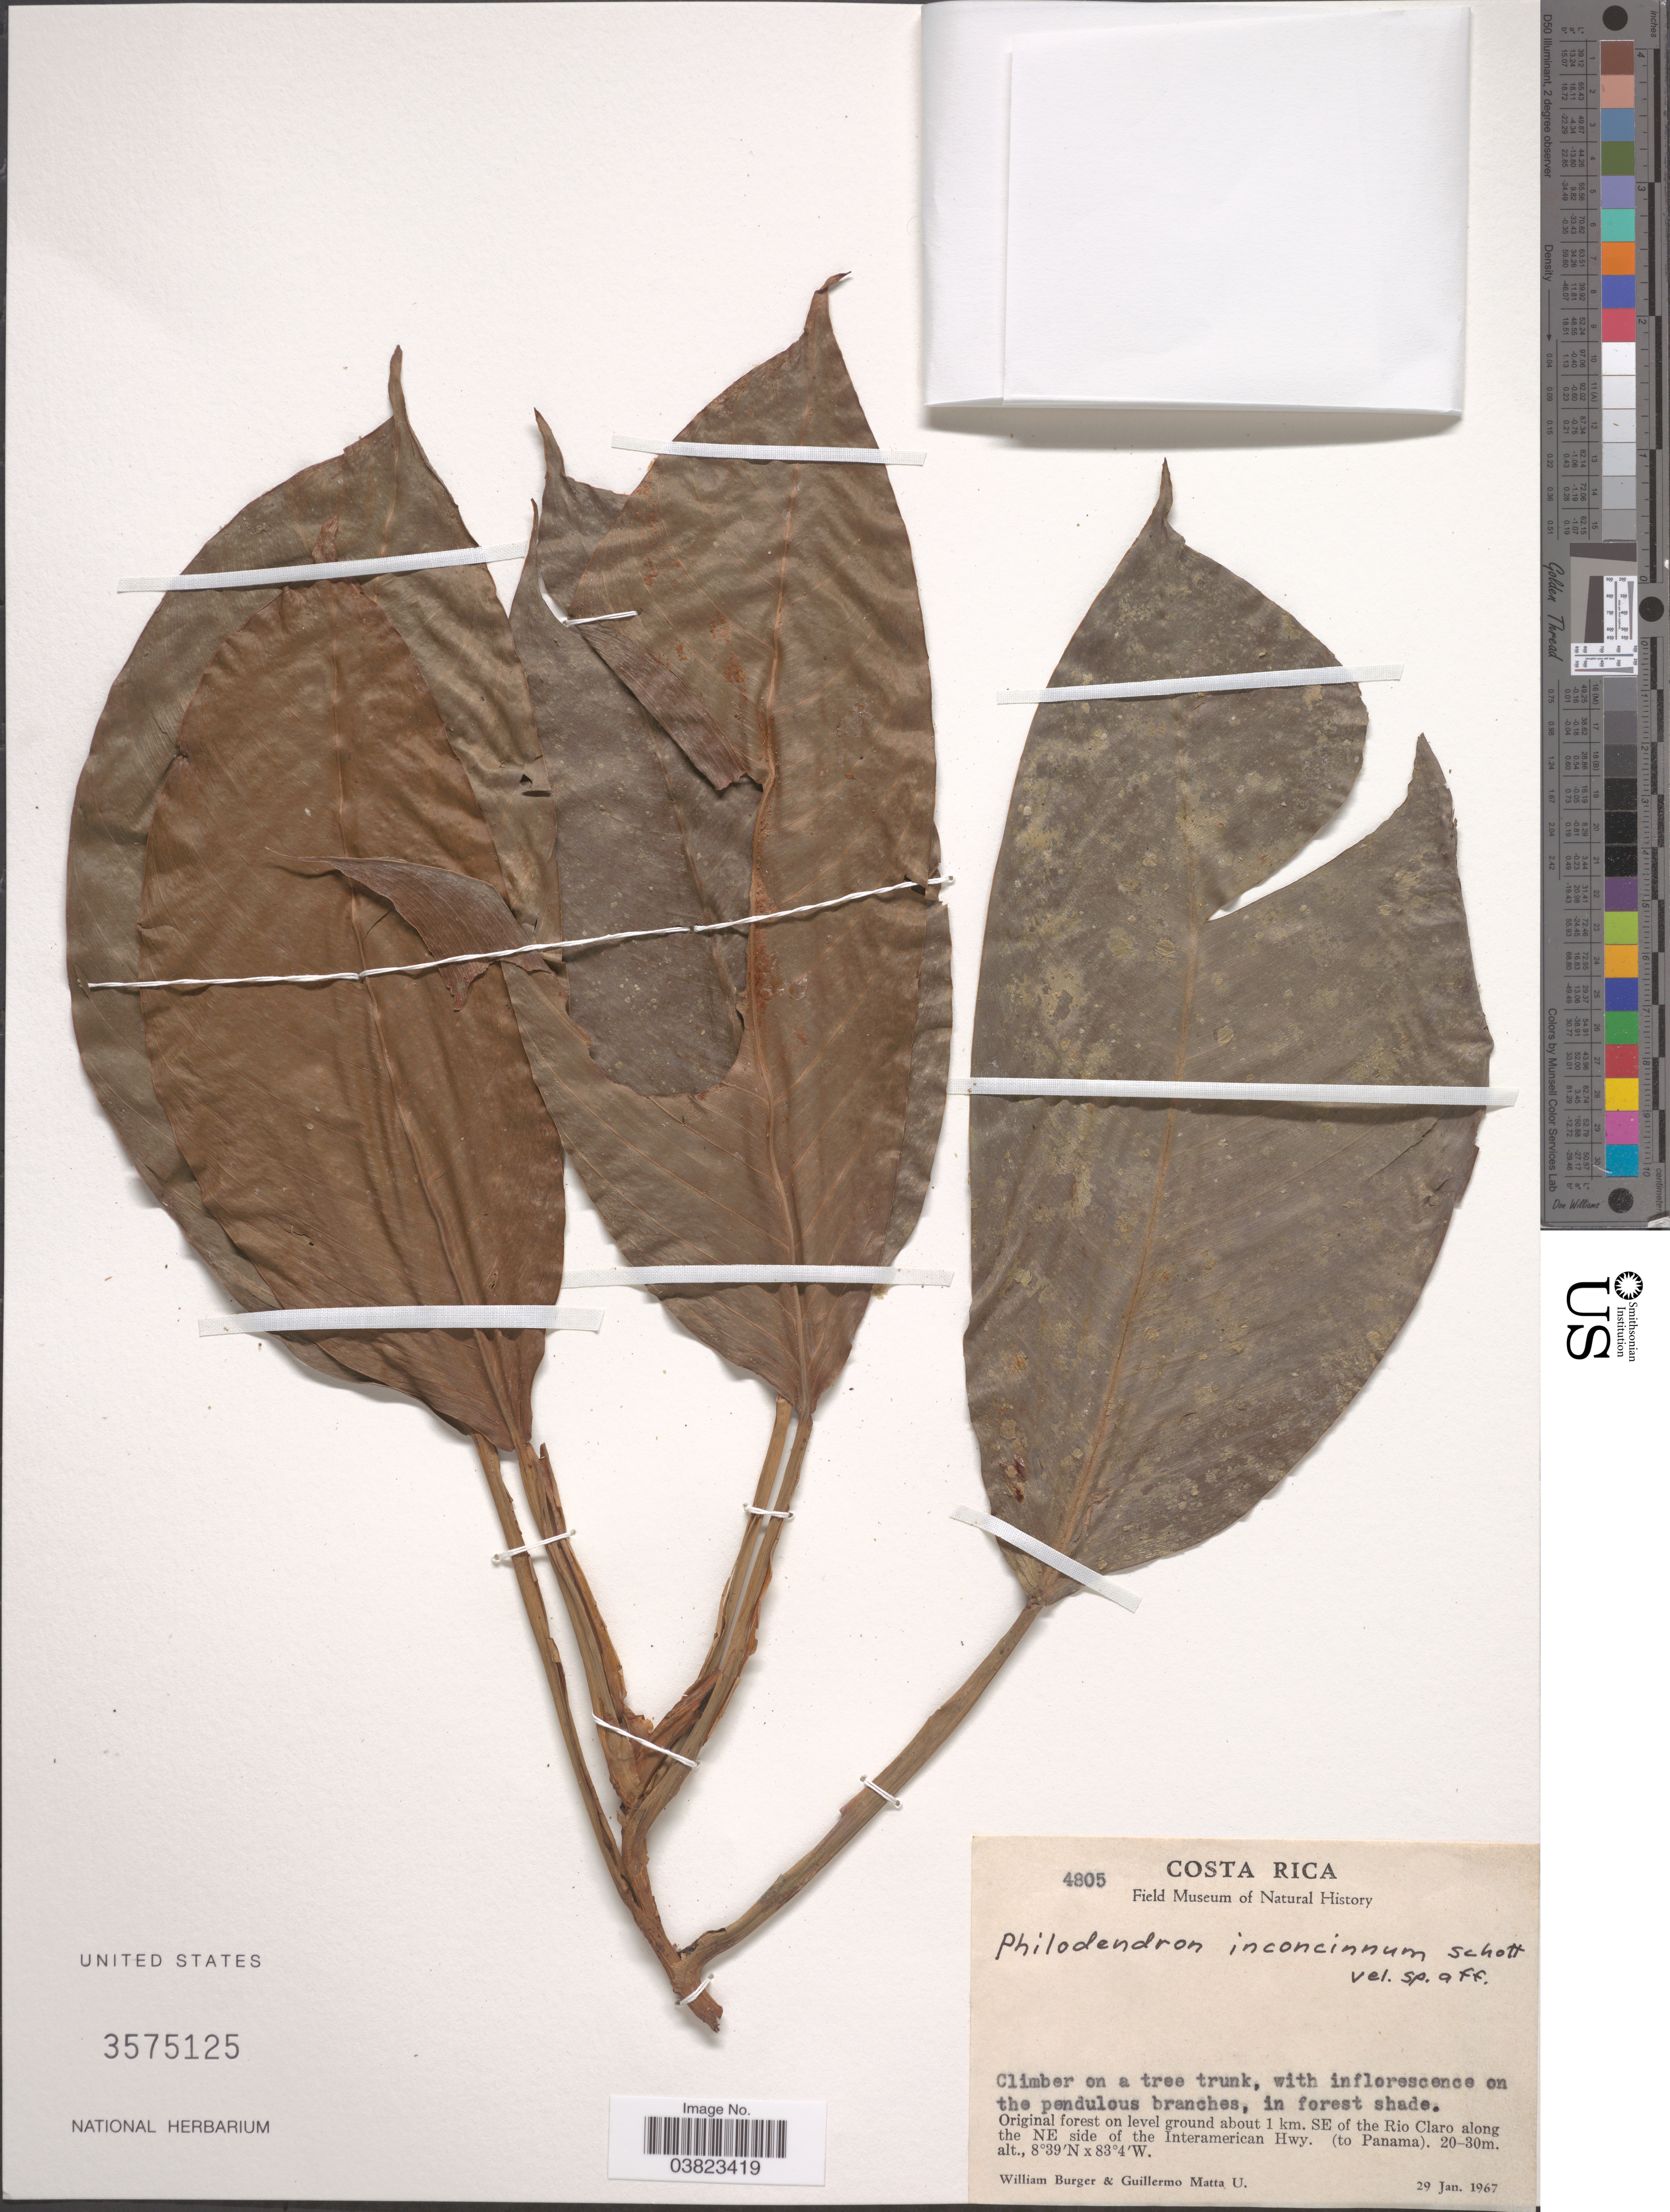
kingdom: Plantae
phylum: Tracheophyta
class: Liliopsida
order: Alismatales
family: Araceae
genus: Philodendron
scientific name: Philodendron immixtum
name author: Croat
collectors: W. Burger & G. Matta U.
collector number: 4805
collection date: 1967-01-29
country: Costa Rica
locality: Original forest on level ground about 1 km. SE of the Rio Claro along the NE side of the Interamerican Hwy. (to Panama),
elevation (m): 20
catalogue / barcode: US 3575125